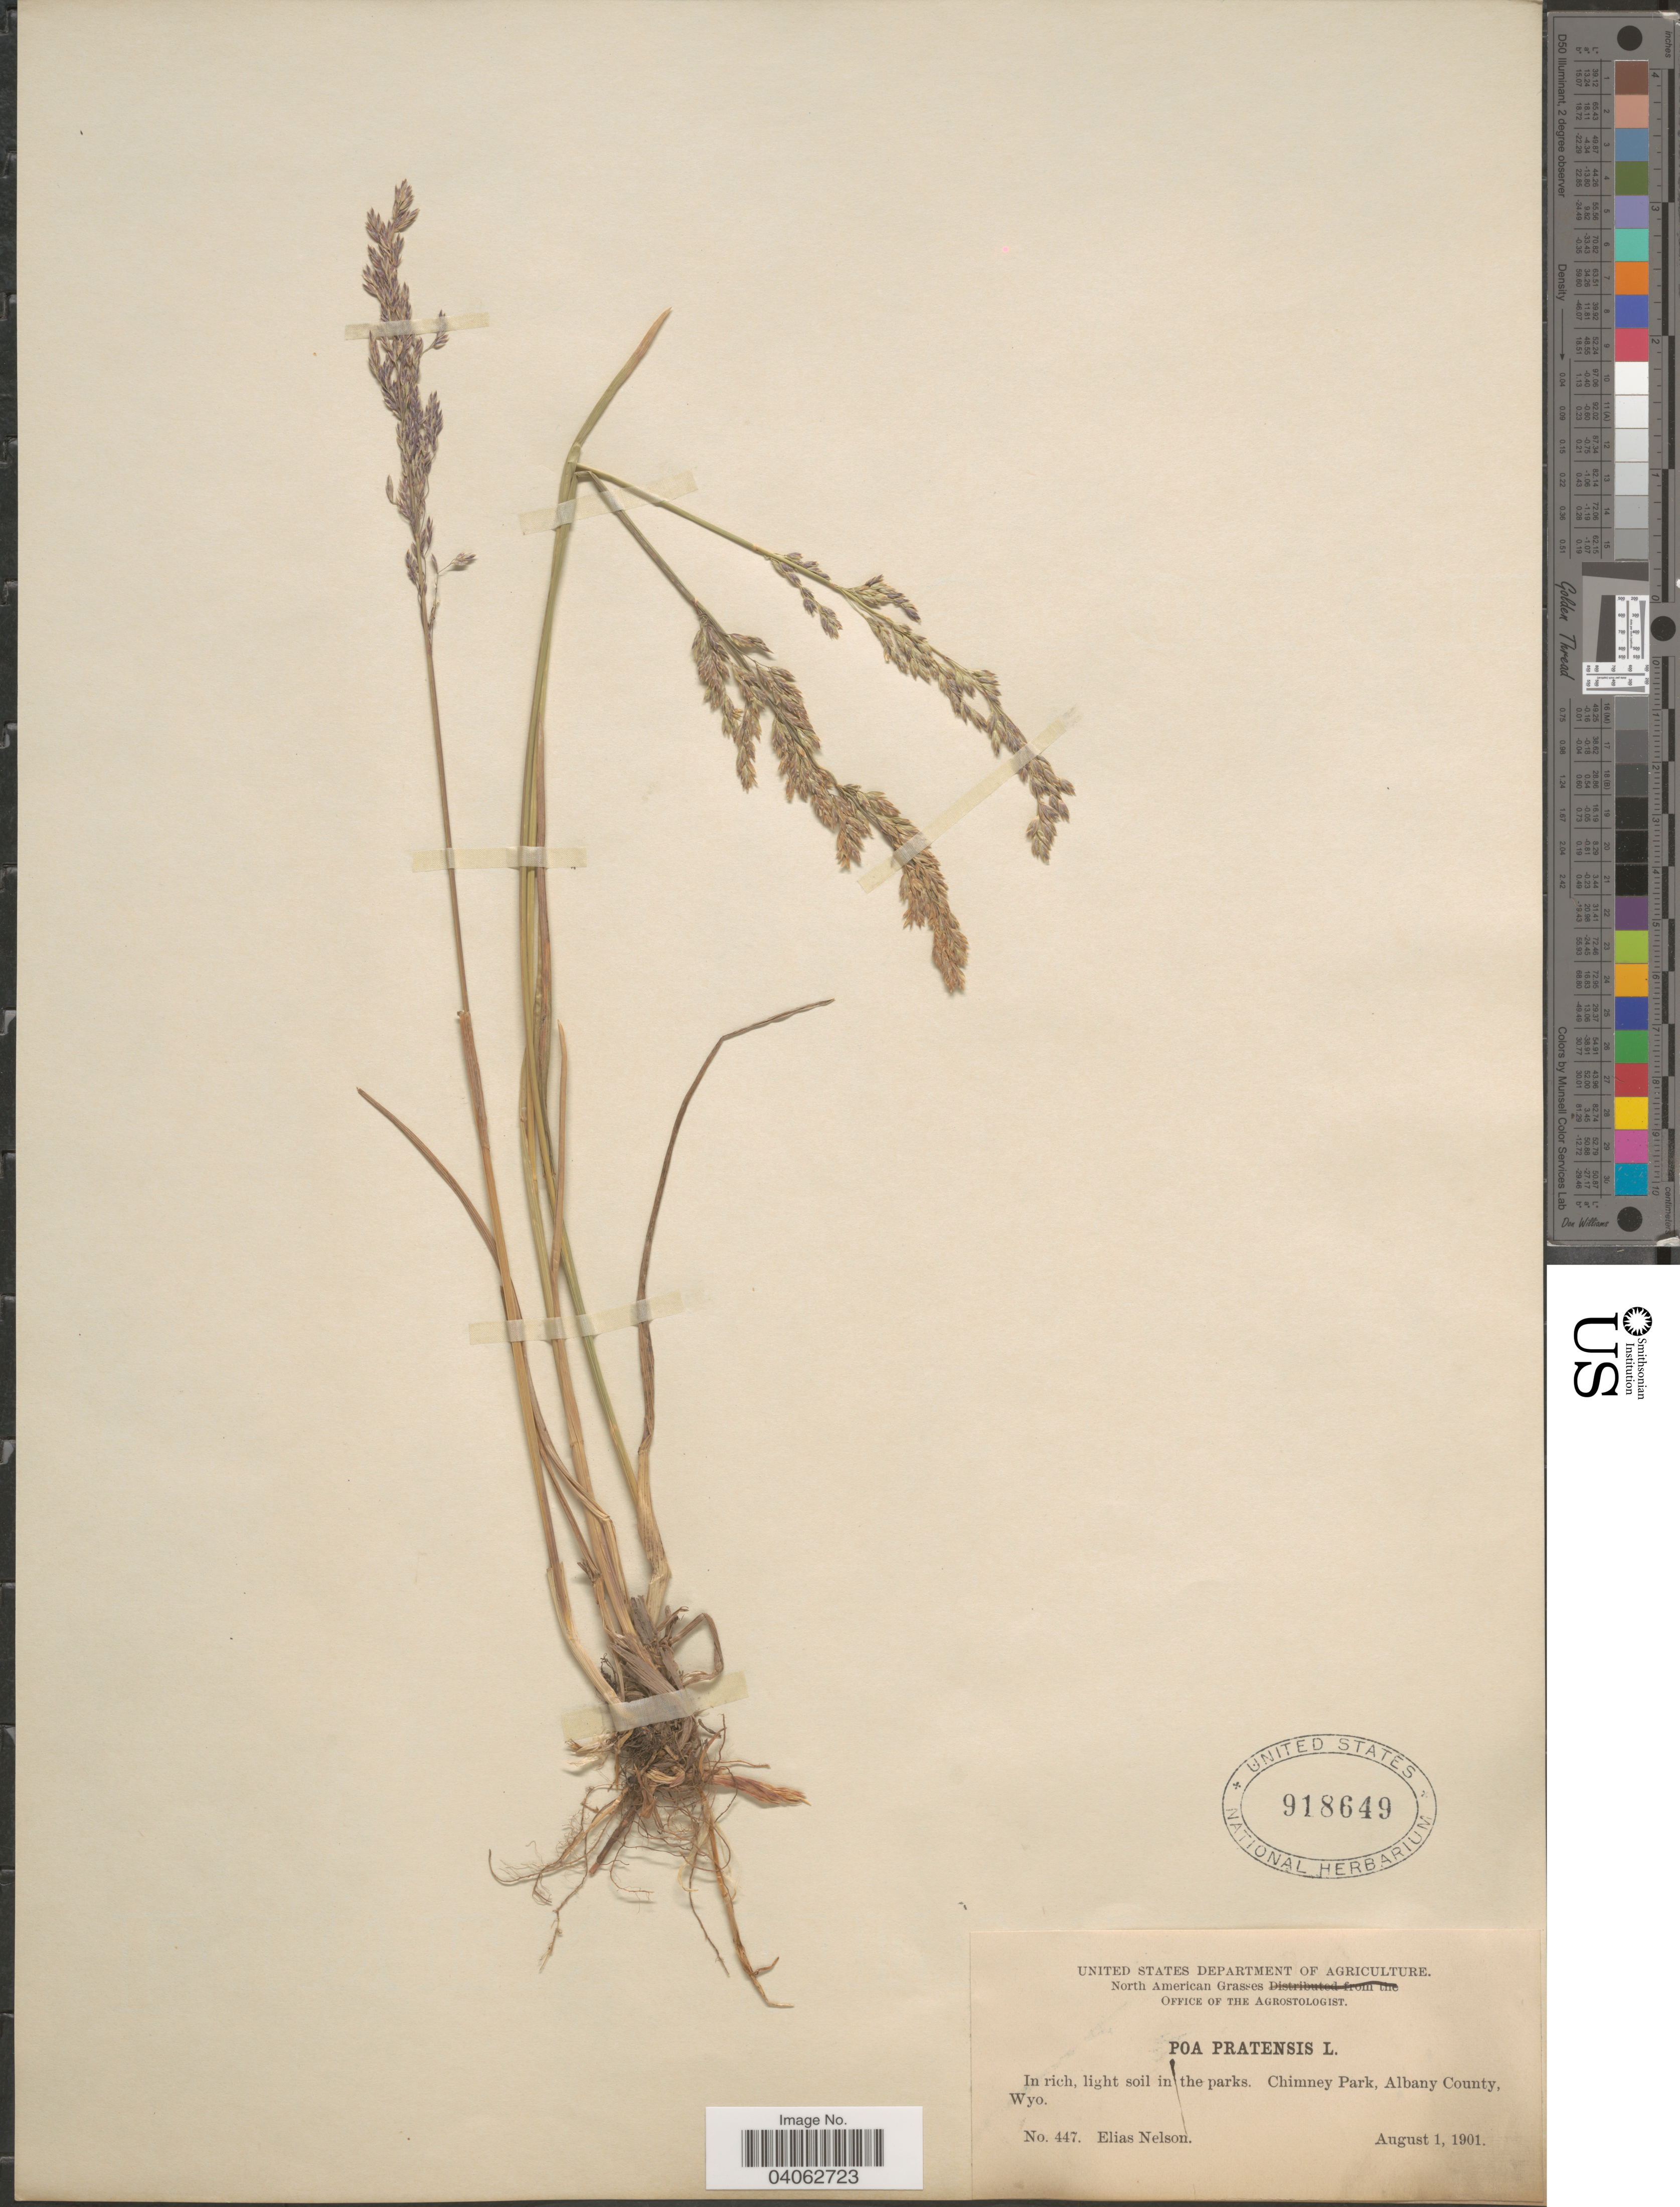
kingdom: Plantae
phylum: Tracheophyta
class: Liliopsida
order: Poales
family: Poaceae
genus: Poa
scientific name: Poa pratensis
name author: L.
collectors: E. Nelson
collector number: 447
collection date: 1901-08-01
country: United States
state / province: Wyoming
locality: Chimney Park, Albany County.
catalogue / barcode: US 918649